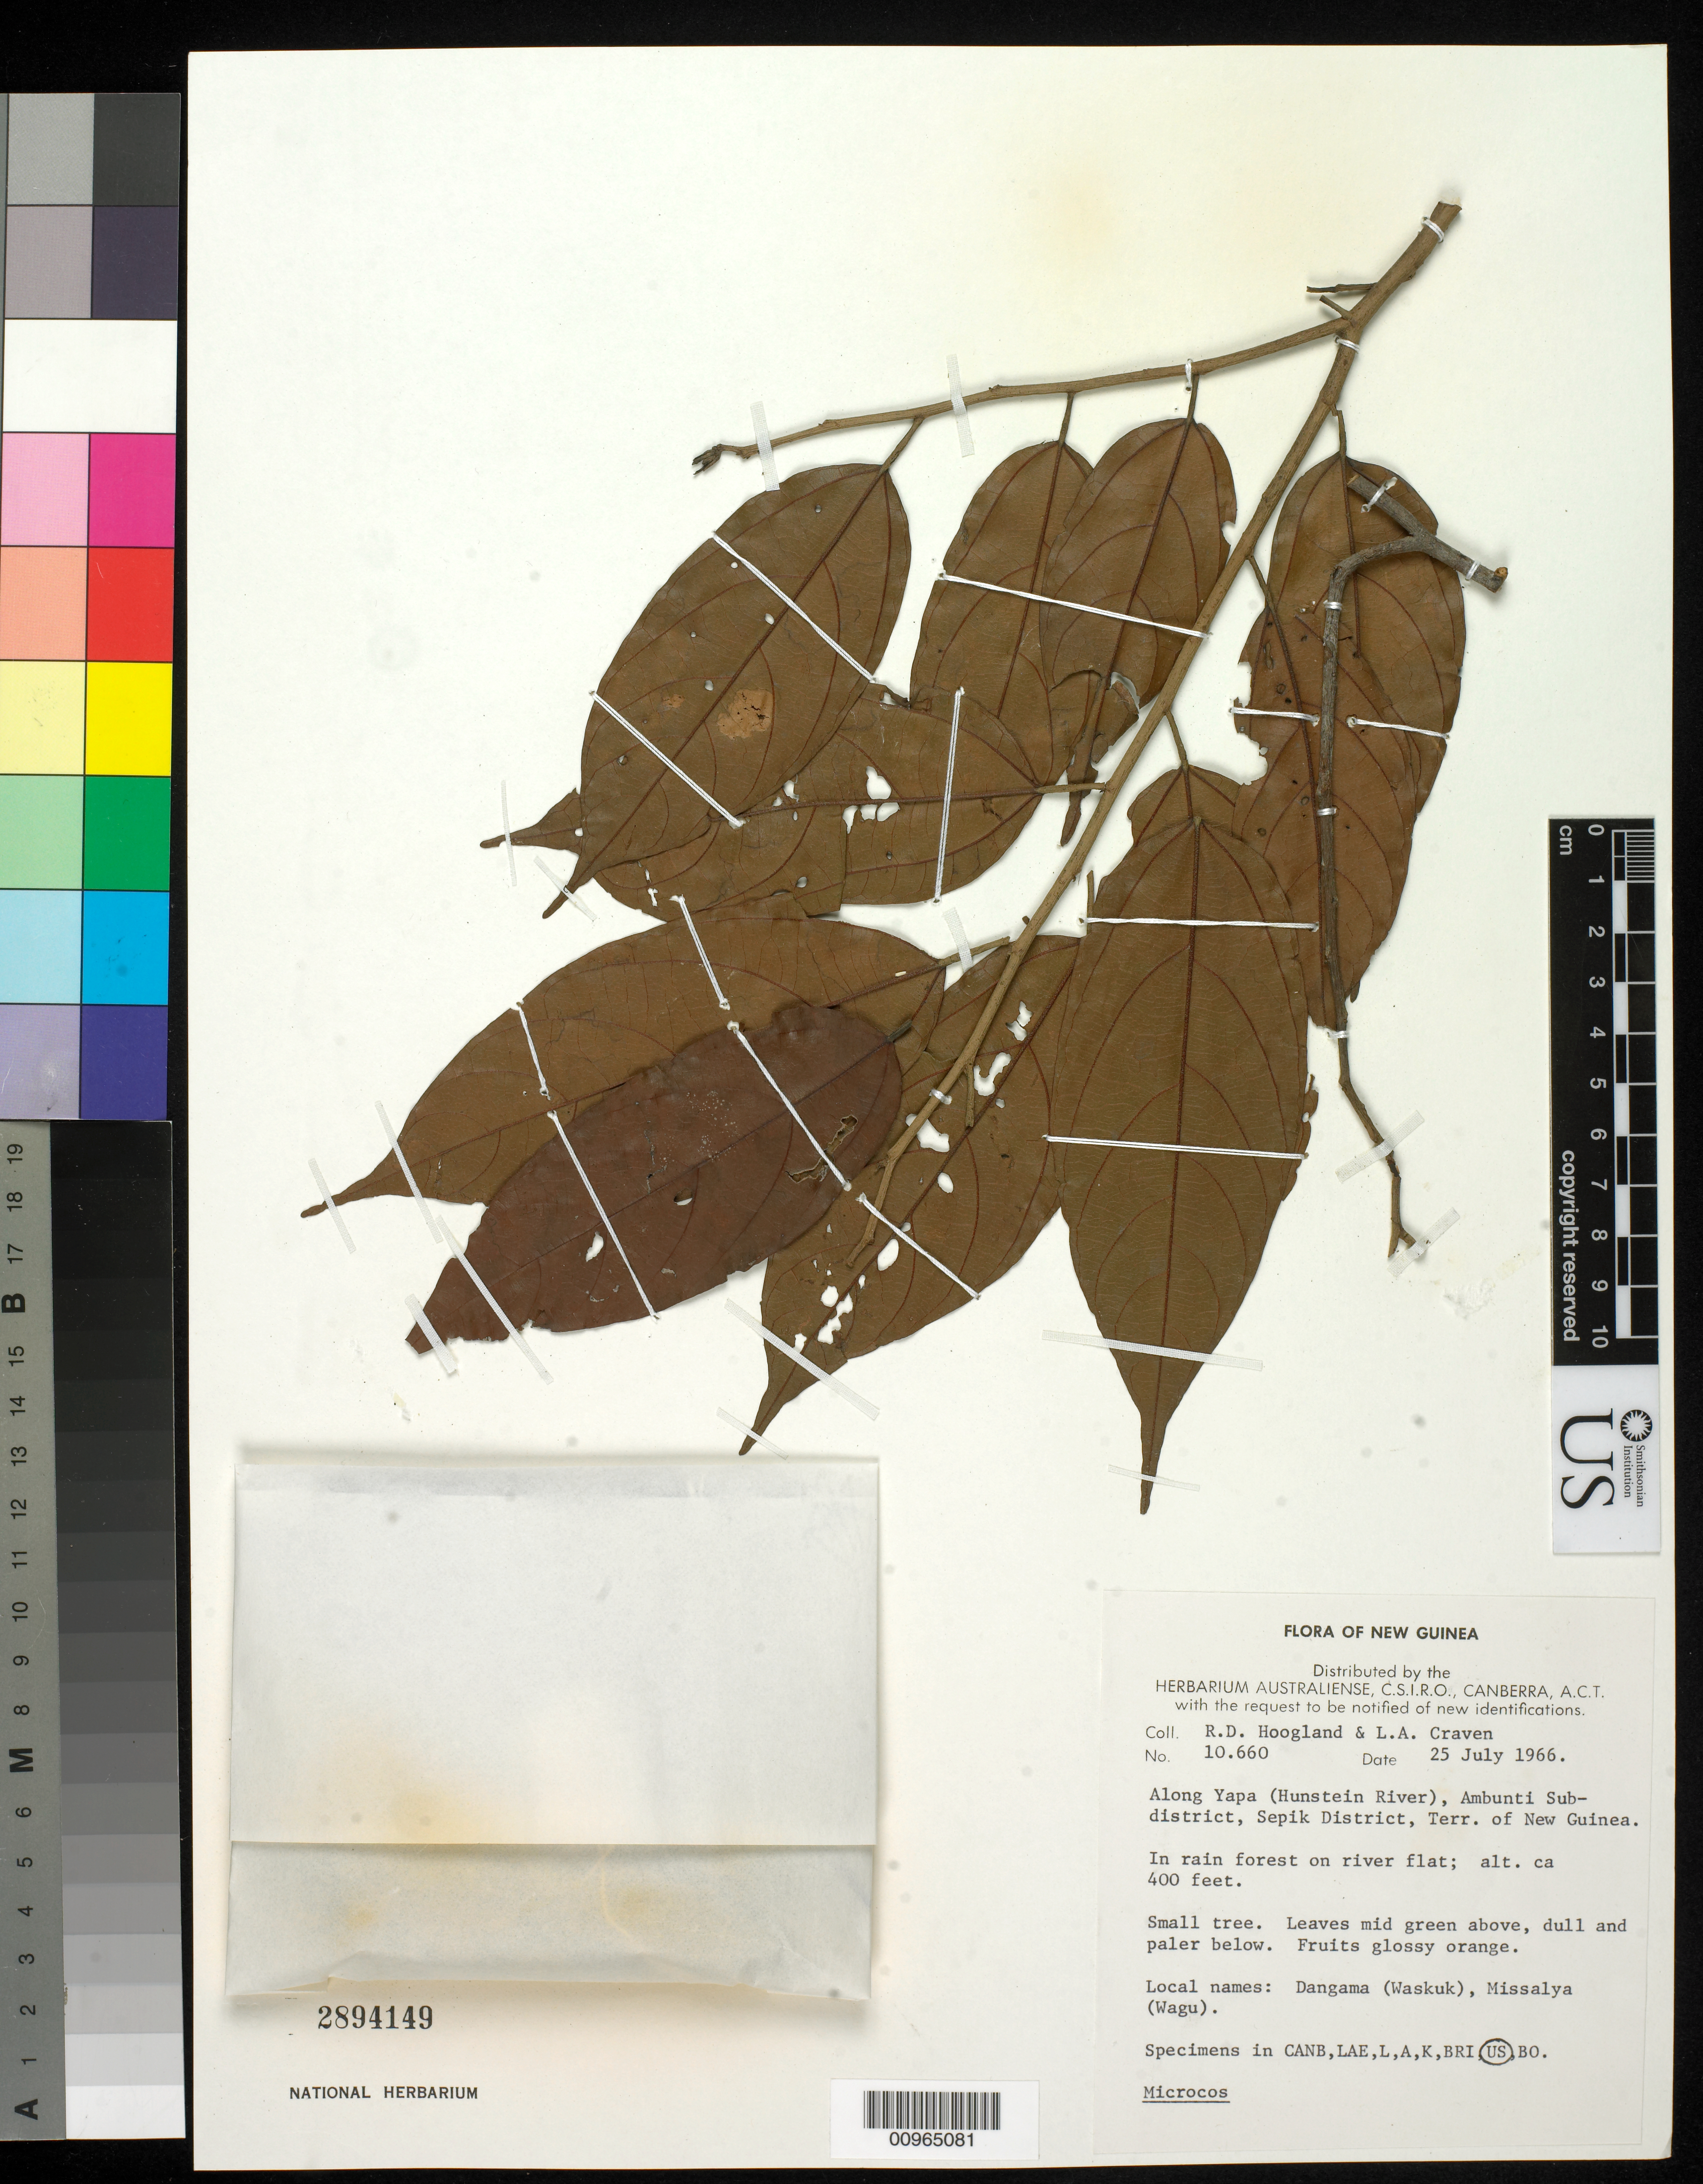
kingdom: Plantae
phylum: Tracheophyta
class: Magnoliopsida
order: Malvales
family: Malvaceae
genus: Microcos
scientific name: Microcos sp.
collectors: R. D. Hoogland & L. A. Craven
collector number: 10660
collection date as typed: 25 Jul 1966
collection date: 1966-07-25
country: Papua New Guinea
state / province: East Sepik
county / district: Ambunti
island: New Guinea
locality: Along Yapa (Hunstein River)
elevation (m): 122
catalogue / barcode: US 2894149